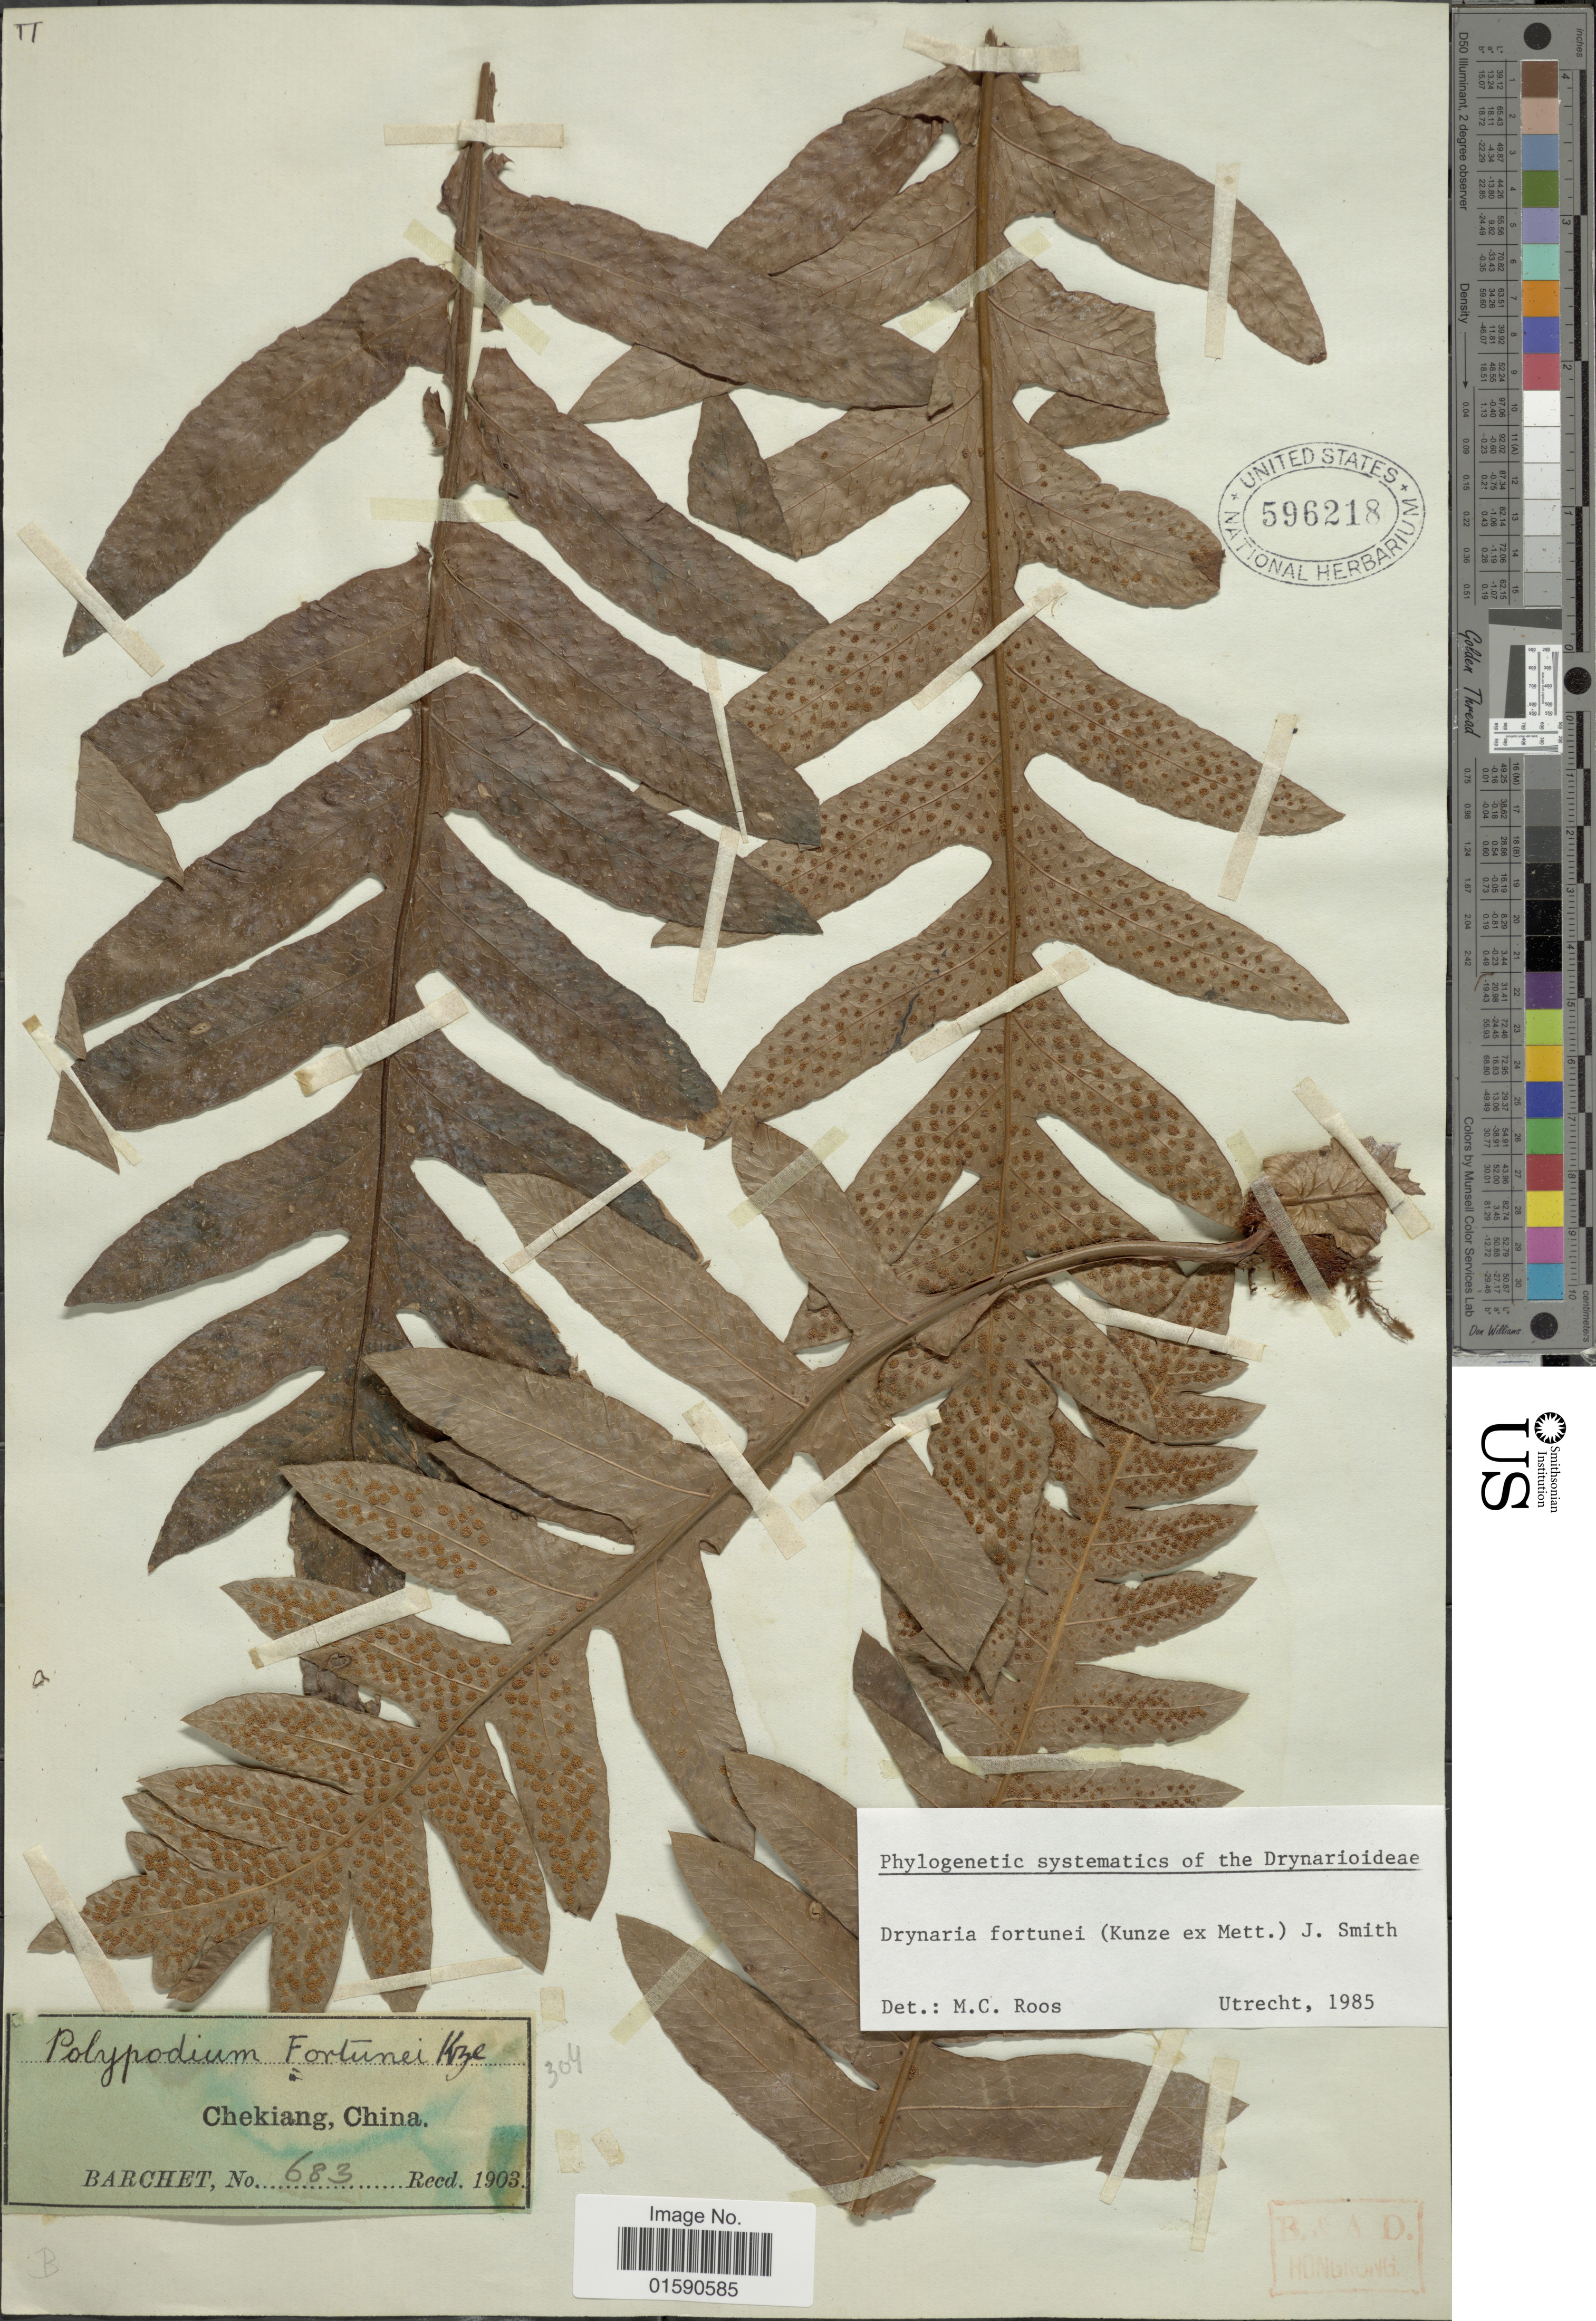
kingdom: Plantae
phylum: Tracheophyta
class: Polypodiopsida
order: Polypodiales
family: Polypodiaceae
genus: Drynaria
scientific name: Drynaria fortunei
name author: (Kunze ex Mett.) J. Sm.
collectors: Barchet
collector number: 683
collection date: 1903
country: China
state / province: Zhejiang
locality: Chekiang, China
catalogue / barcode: US 596218